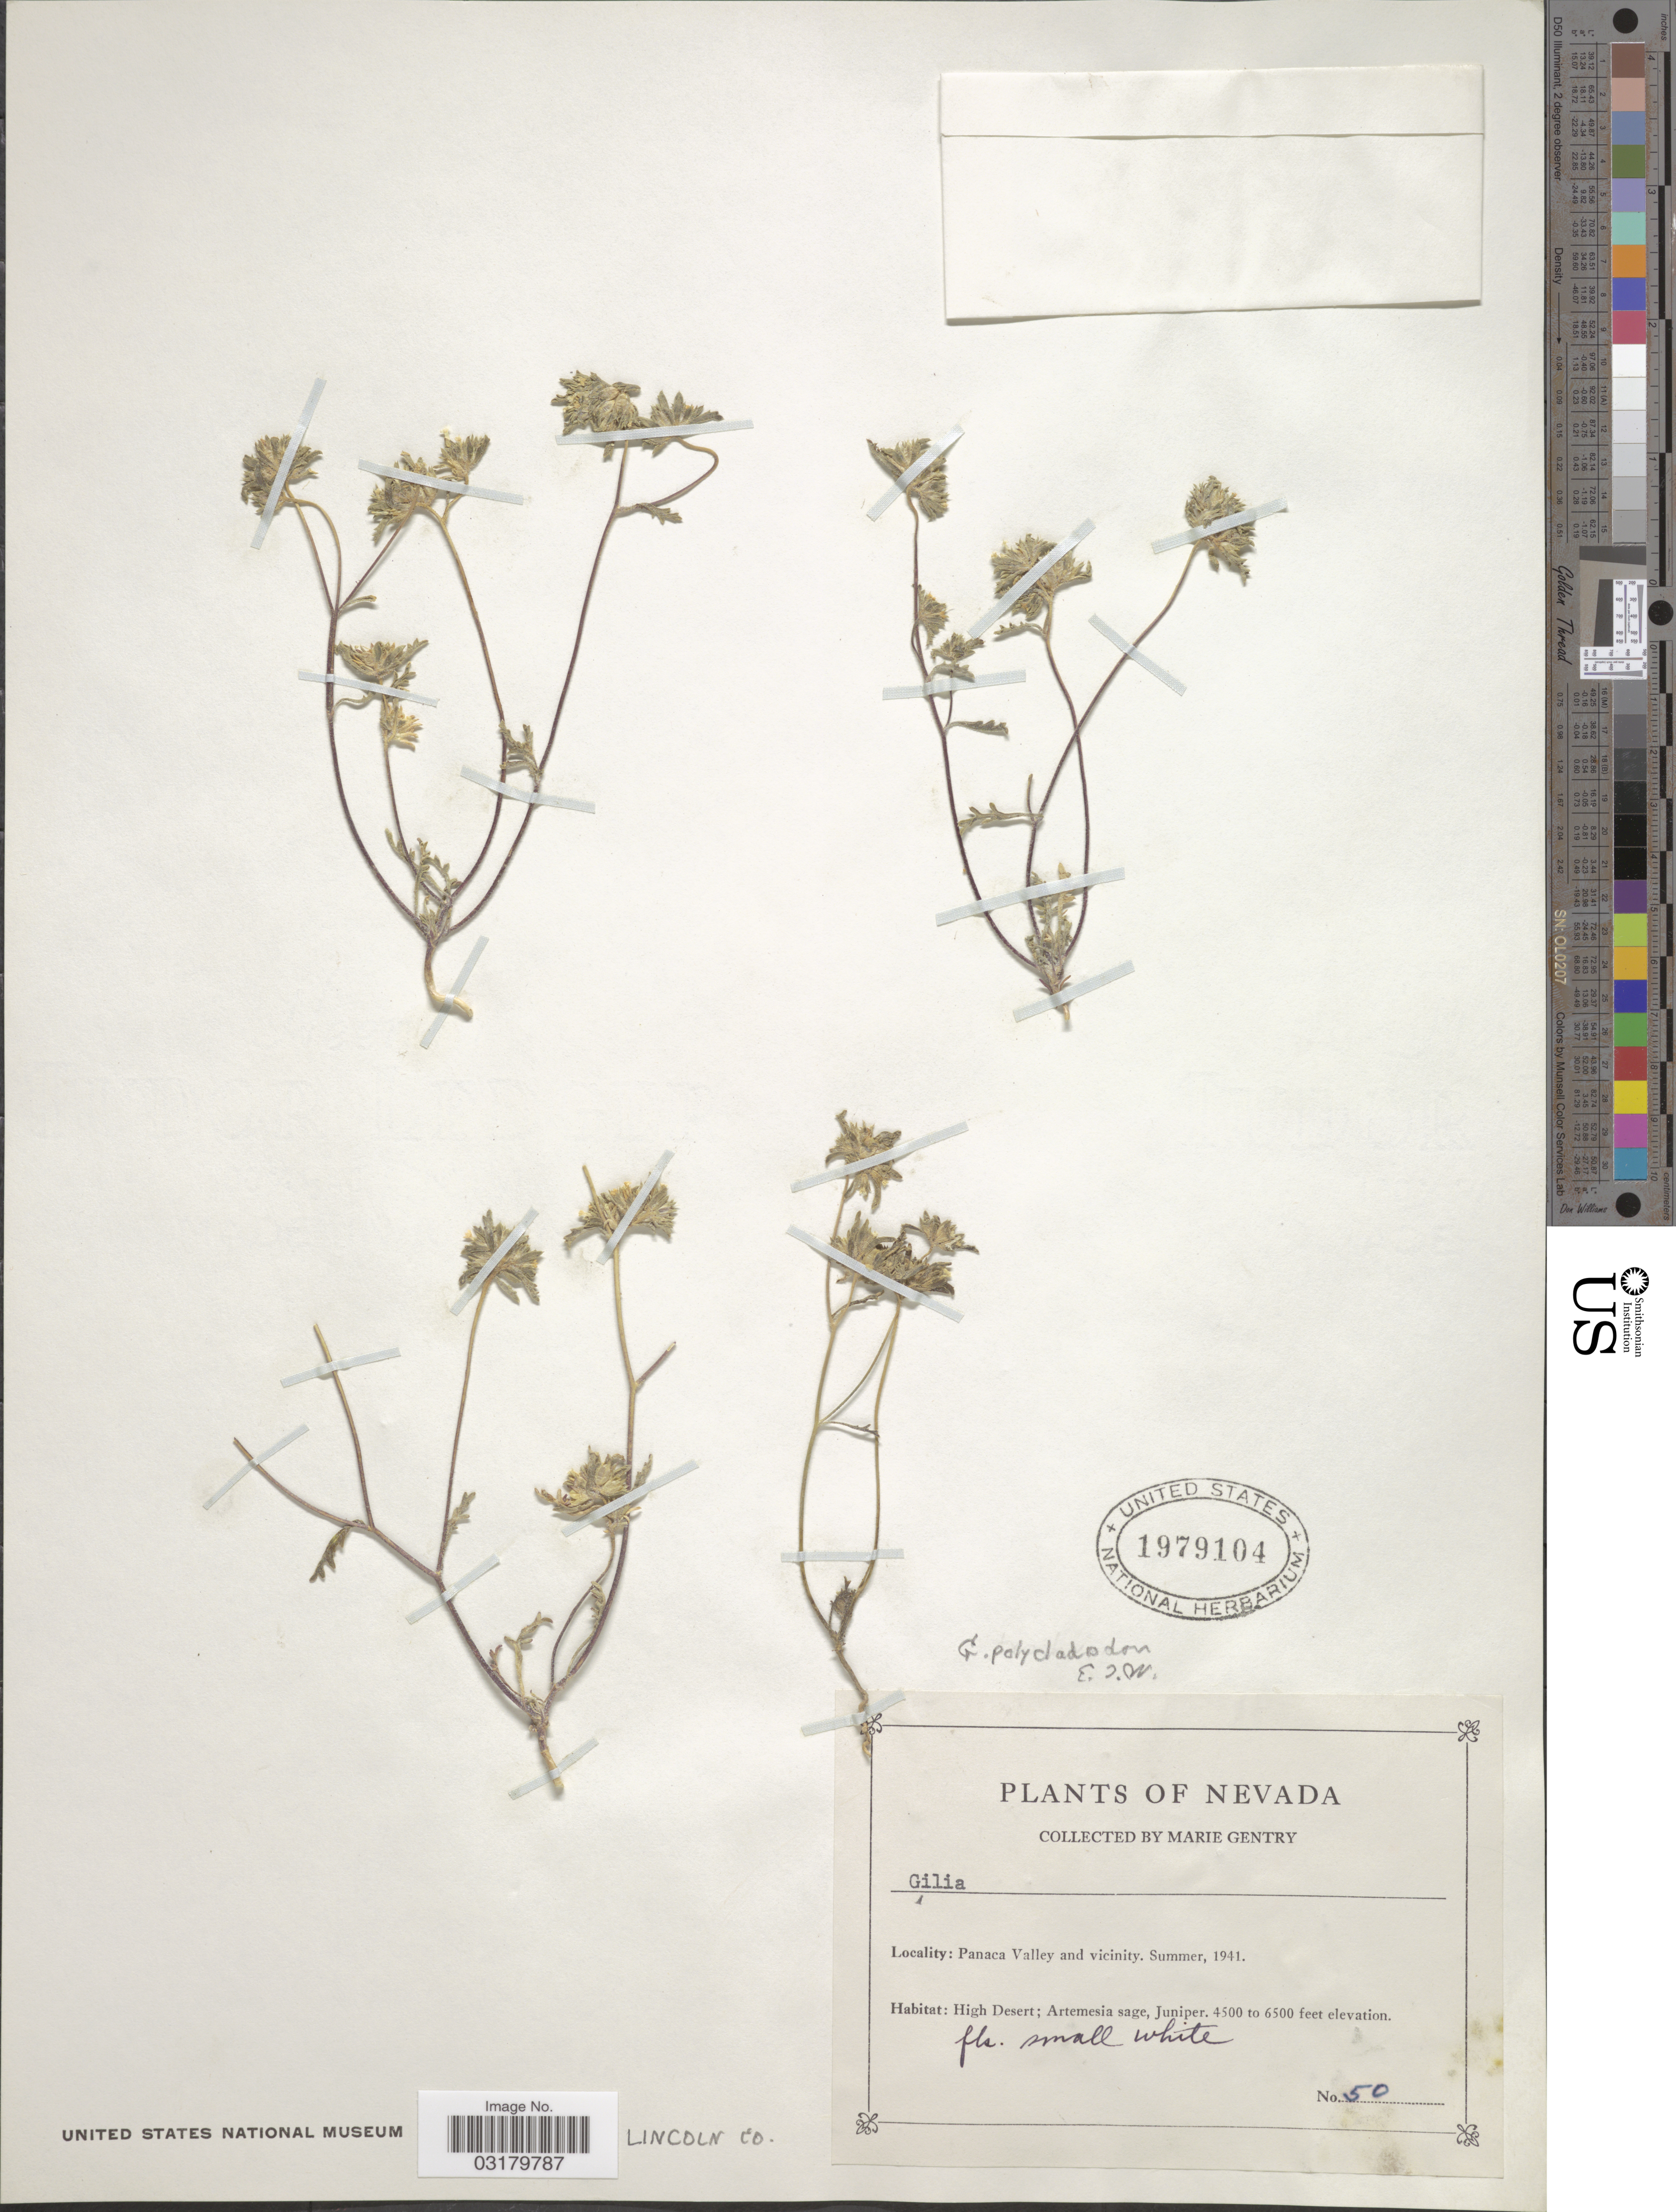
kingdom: Plantae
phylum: Tracheophyta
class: Magnoliopsida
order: Ericales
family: Polemoniaceae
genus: Ipomopsis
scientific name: Ipomopsis polycladon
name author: (Torr.) V.E. Grant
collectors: M. Gentry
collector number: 50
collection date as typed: Summer 1941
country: United States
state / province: Nevada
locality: Panaca Valley and vicinity. Lincoln Co.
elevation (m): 1372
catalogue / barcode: US 1979104